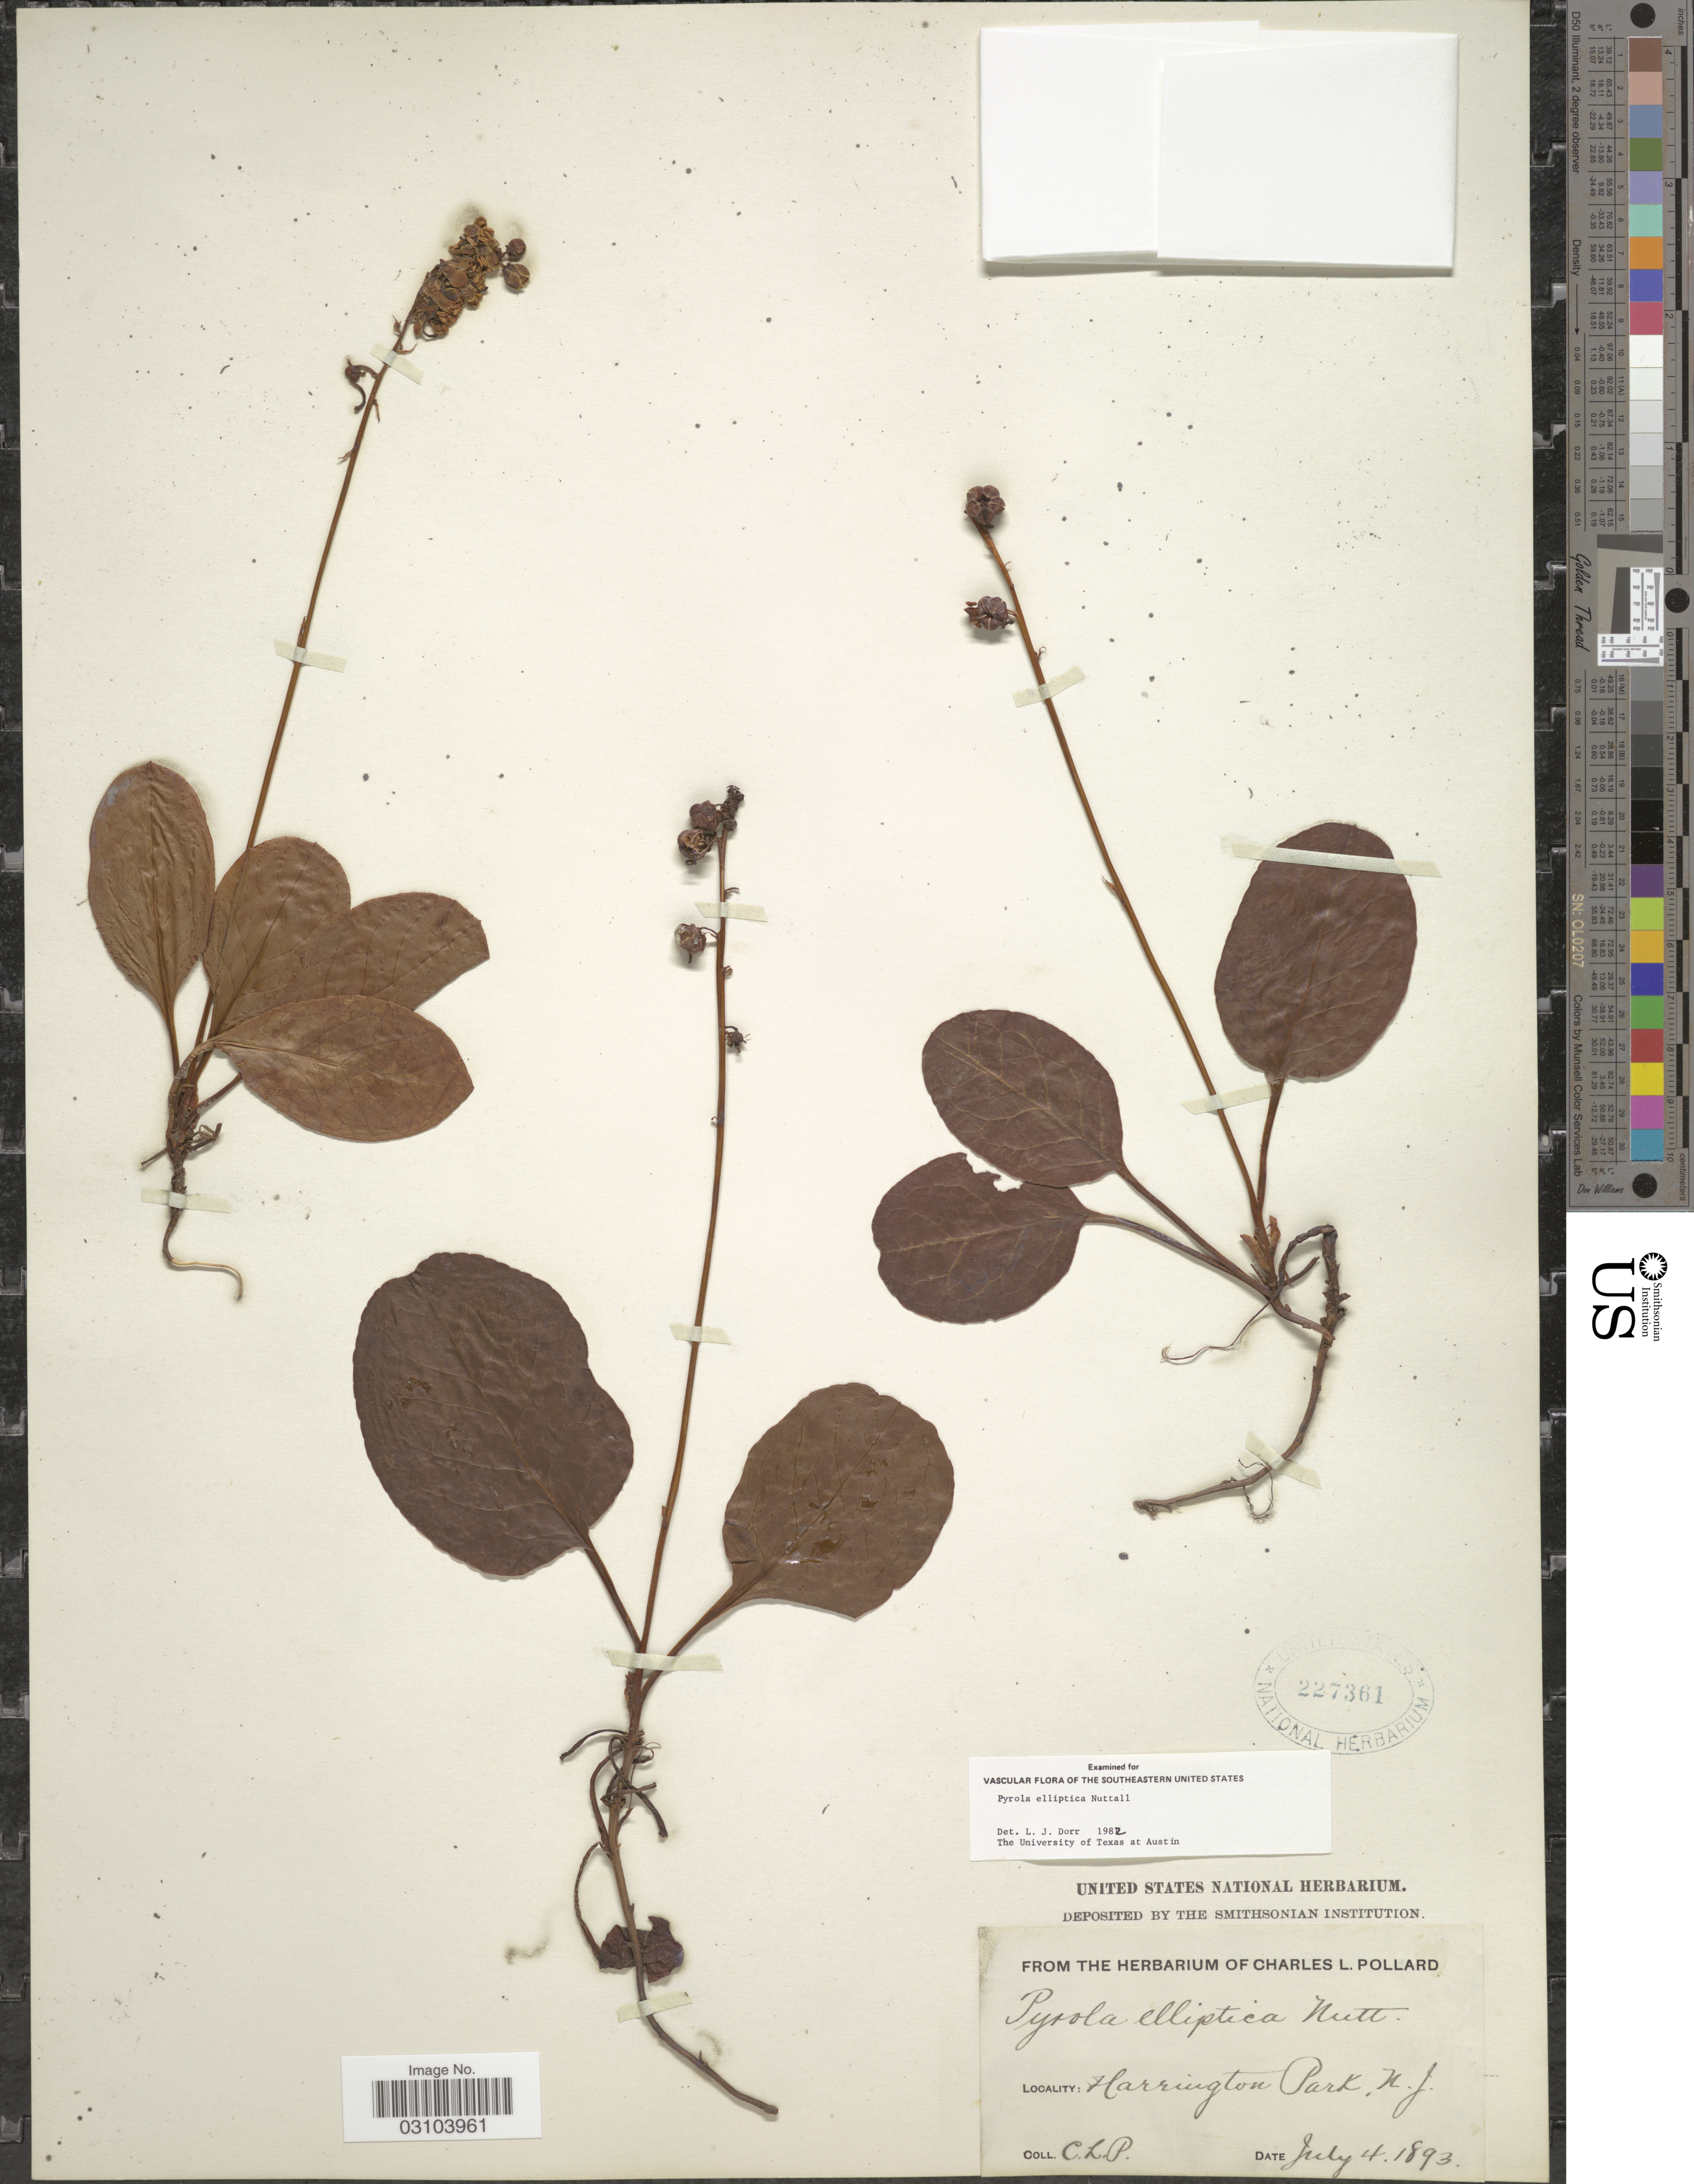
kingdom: Plantae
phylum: Tracheophyta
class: Magnoliopsida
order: Ericales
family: Ericaceae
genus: Pyrola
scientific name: Pyrola elliptica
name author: Nutt.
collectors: C. L. Pollard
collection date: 1893-07-04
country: United States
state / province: New Jersey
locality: Harrington Park, N. J.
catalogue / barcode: US 227361